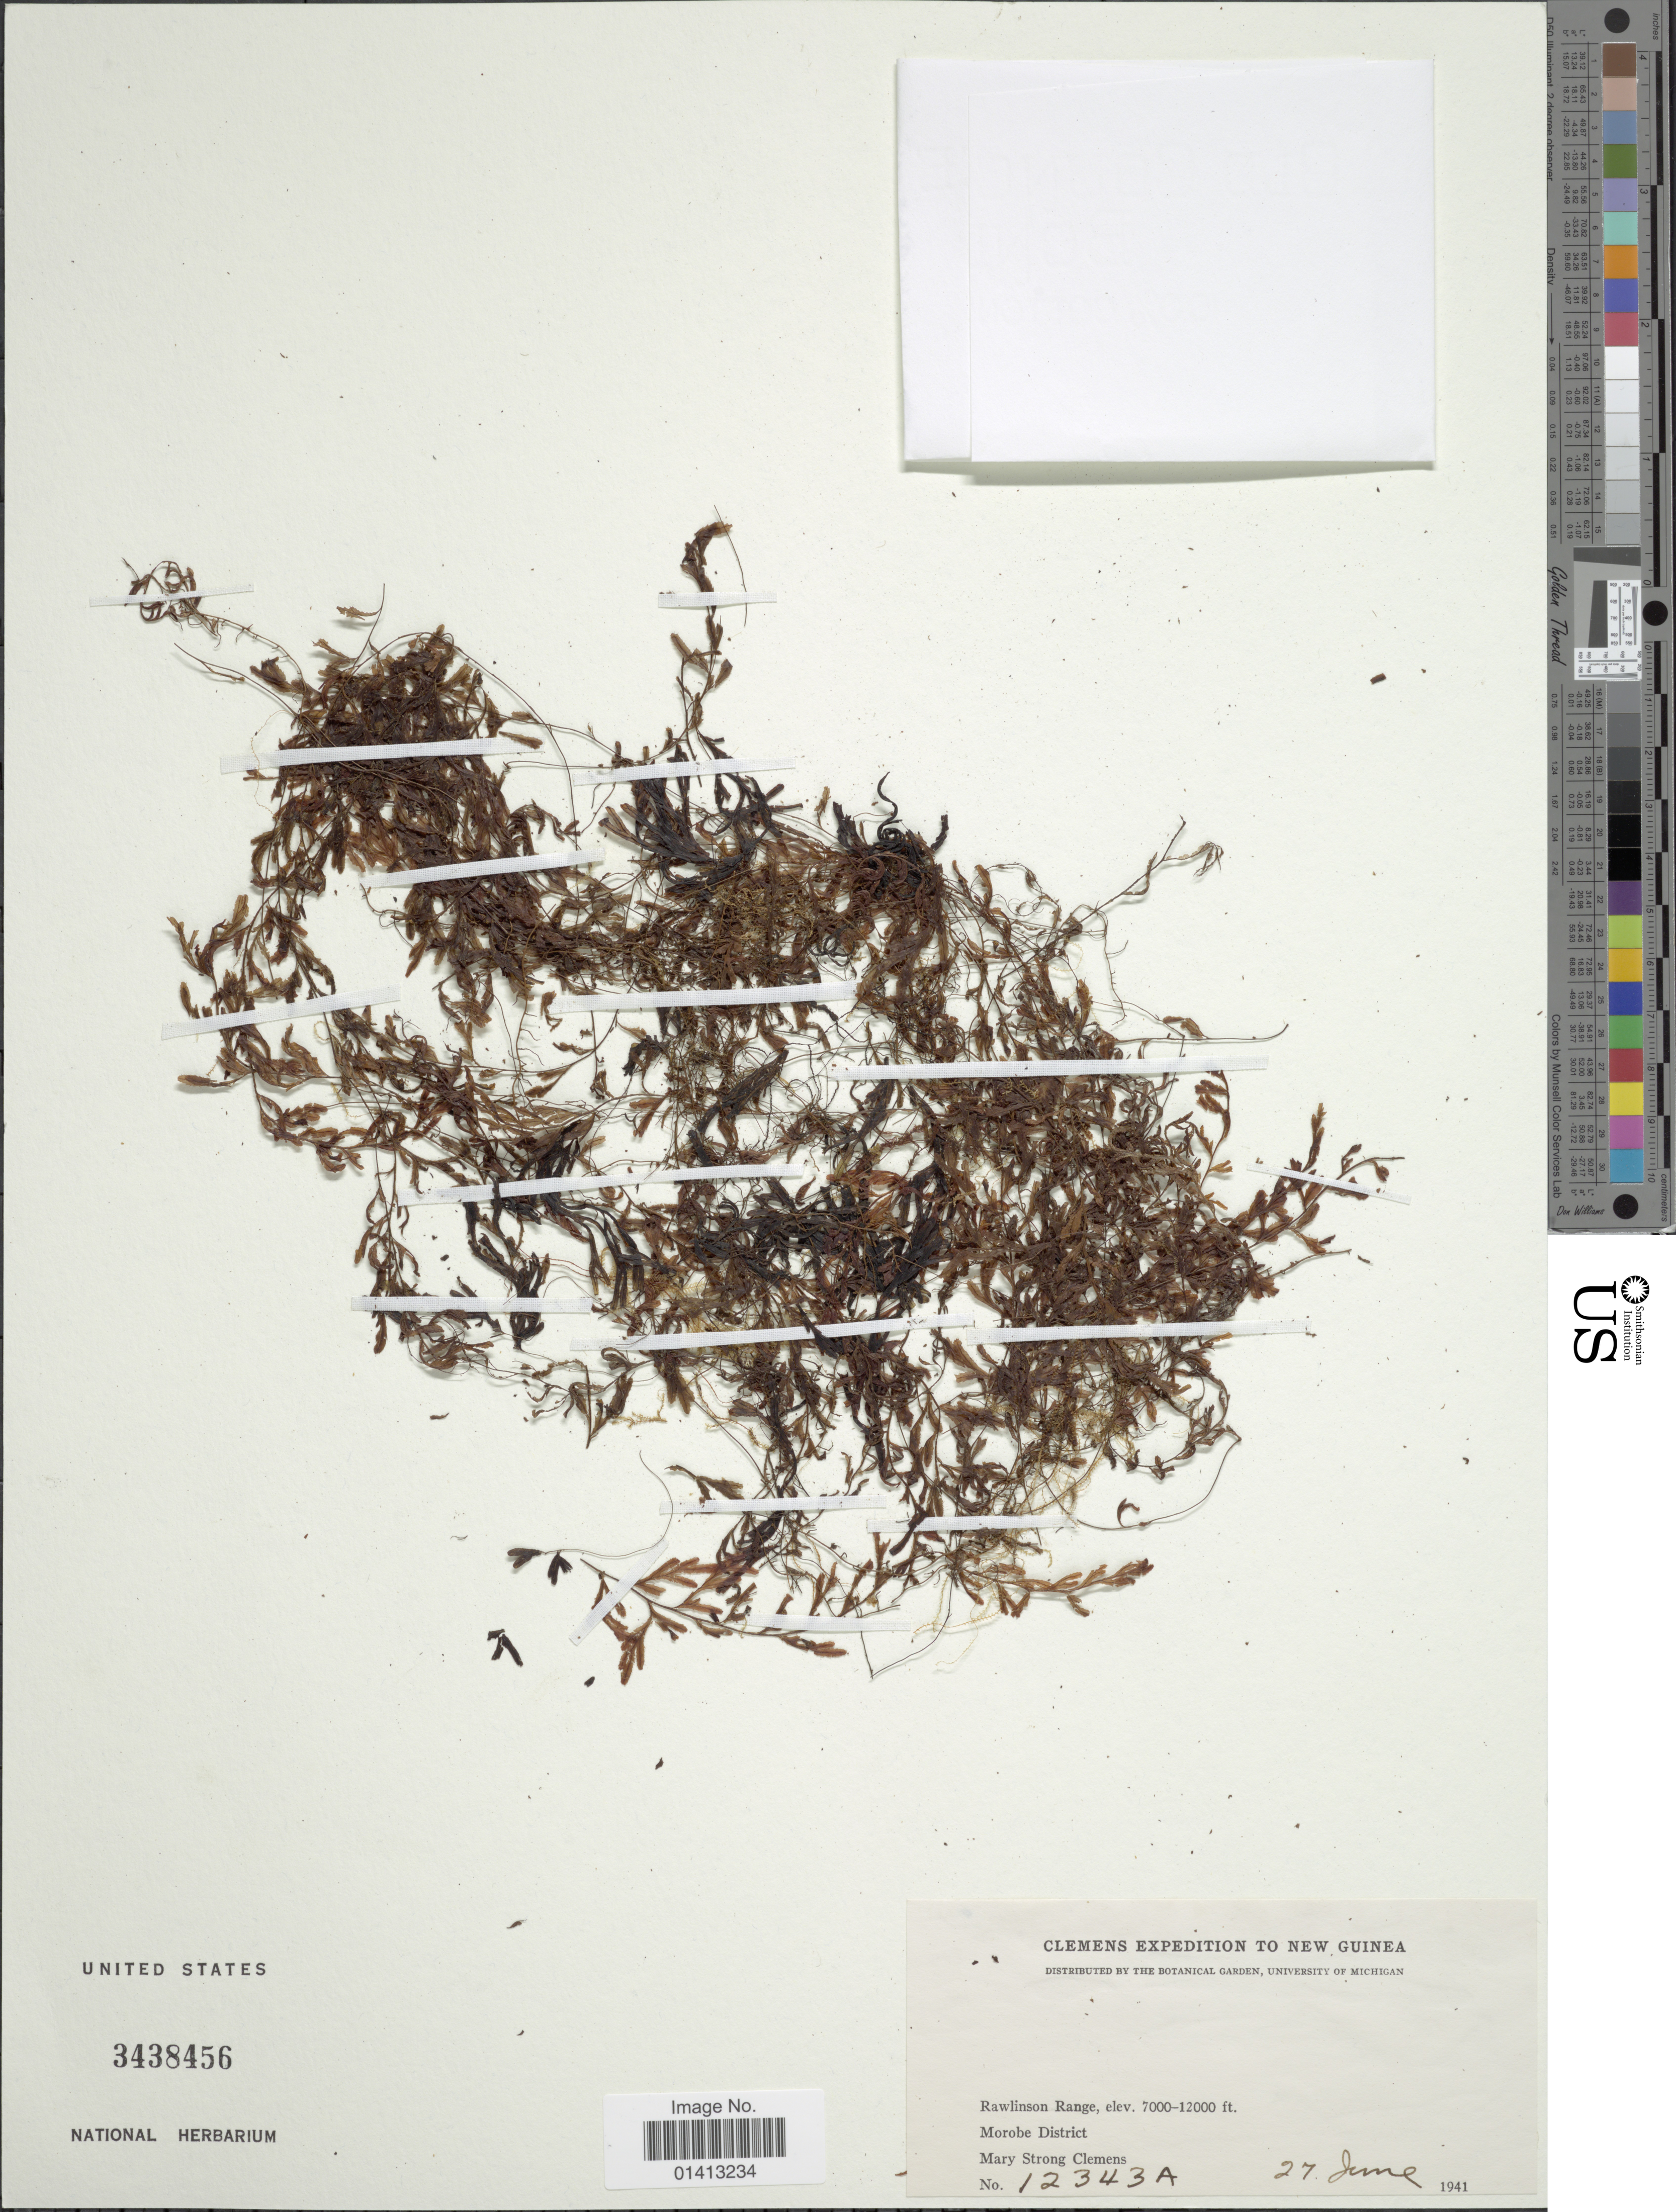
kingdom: Plantae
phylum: Tracheophyta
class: Polypodiopsida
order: Hymenophyllales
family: Hymenophyllaceae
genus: Crepidomanes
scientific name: Crepidomanes sp.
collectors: M. S. Clemens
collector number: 12343A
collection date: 1941-06-27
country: Papua New Guinea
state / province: Morobe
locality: Rawlinson Range, Morobe District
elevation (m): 2134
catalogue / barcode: US 3438456